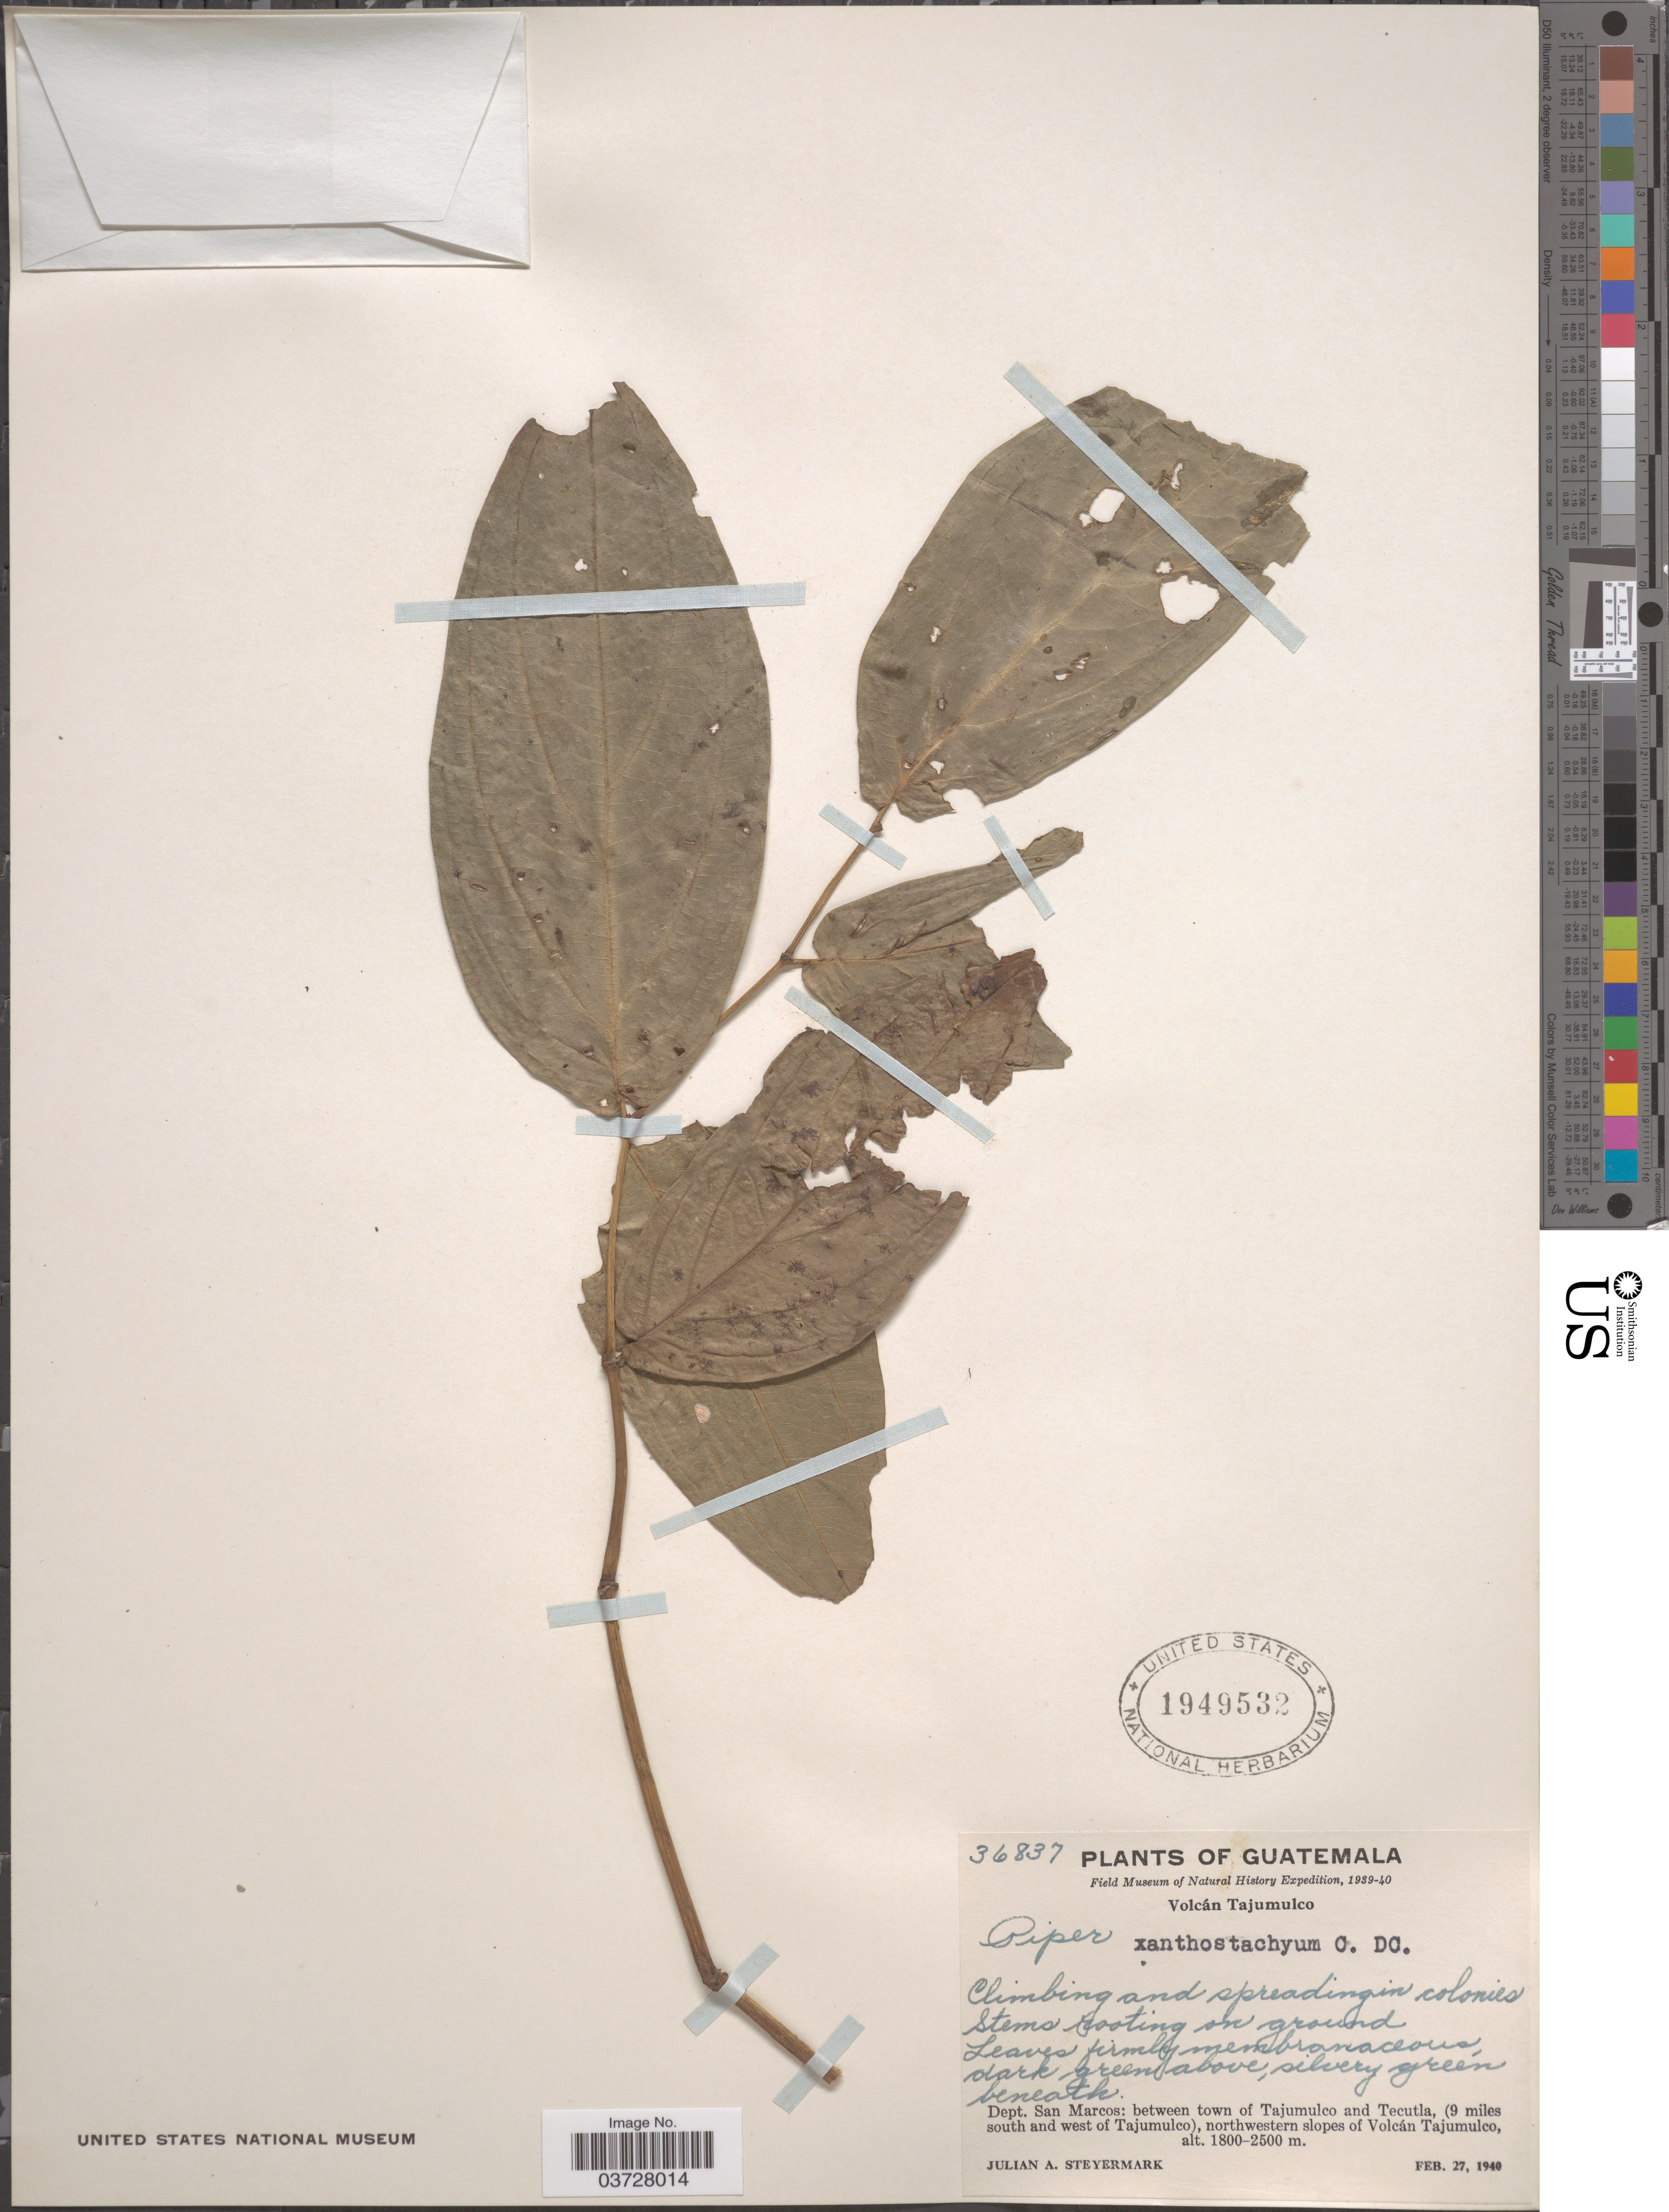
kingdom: Plantae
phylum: Tracheophyta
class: Magnoliopsida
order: Piperales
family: Piperaceae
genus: Piper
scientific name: Piper xanthostachyum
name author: C. DC. in Pittier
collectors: J. Steyermark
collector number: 36837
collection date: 1940-02-27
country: Guatemala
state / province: San Marcos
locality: Volcán Tajumulco. Dept. San Marcos: between town of Tajumulco and Tecutla, (9 miles south and west of Tajumulco), northwestern slopes of Volcán Tajumulco.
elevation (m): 1800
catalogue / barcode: US 1949532